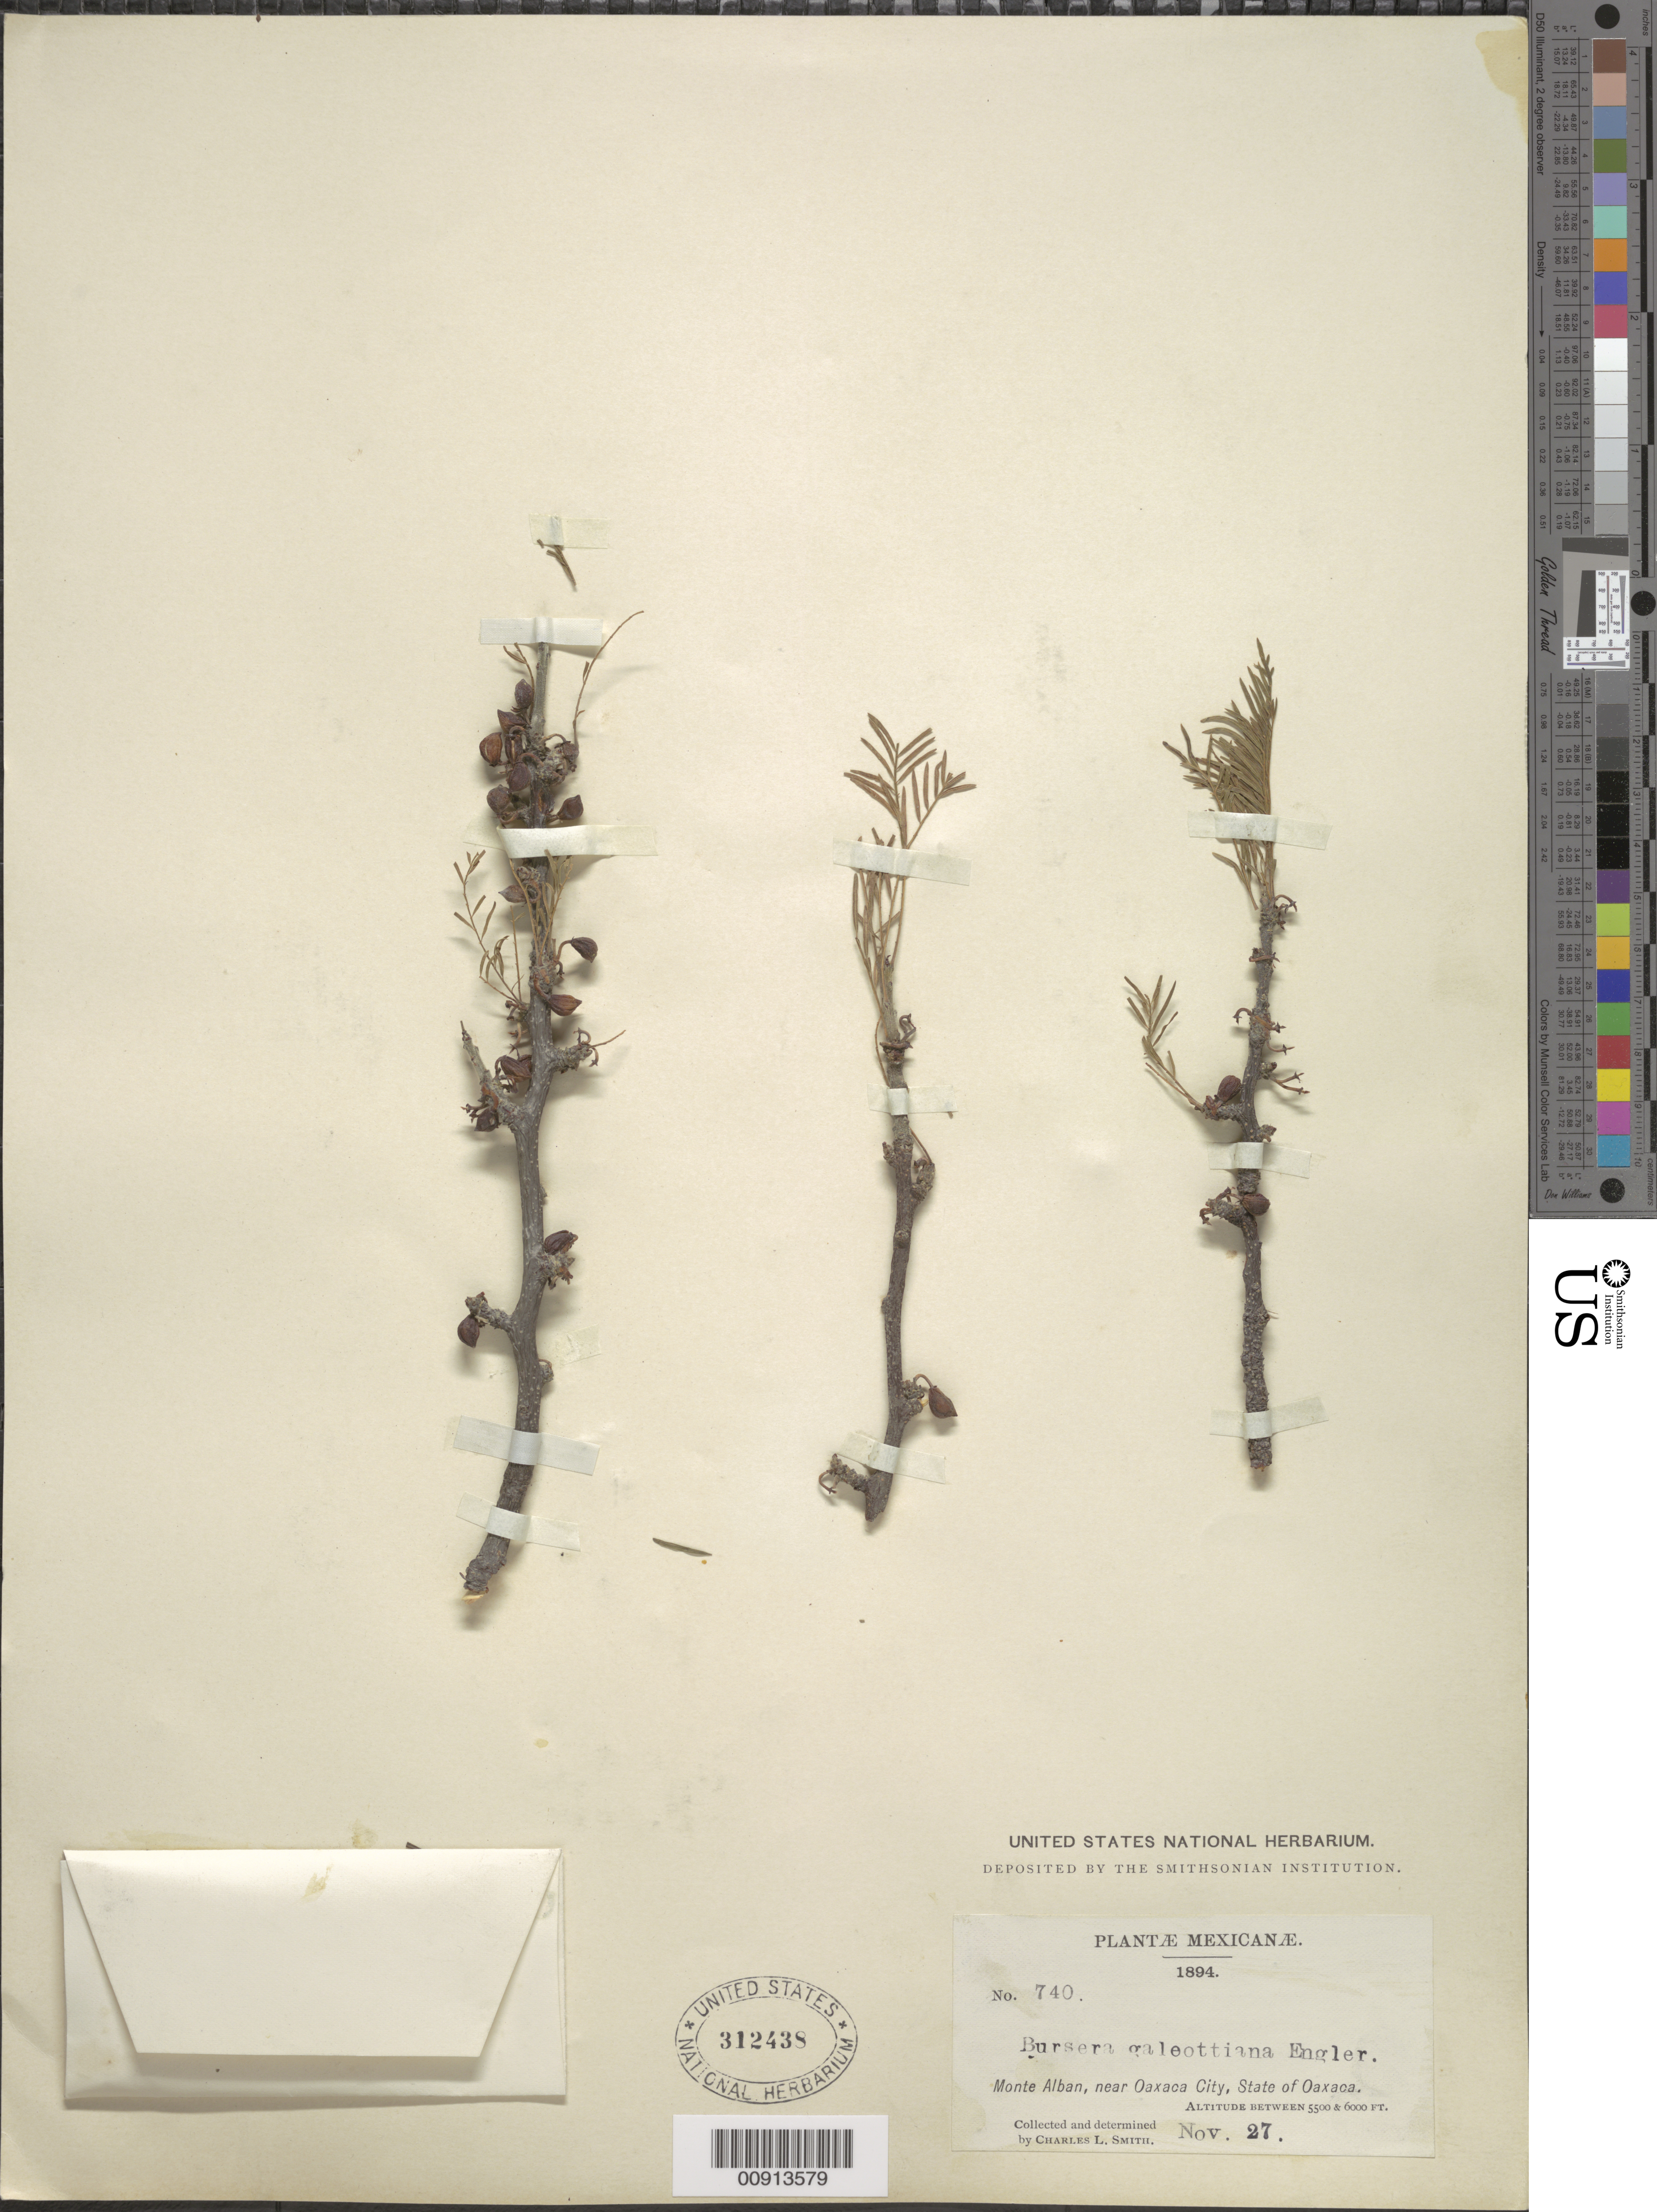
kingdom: Plantae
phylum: Tracheophyta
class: Magnoliopsida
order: Sapindales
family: Burseraceae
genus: Bursera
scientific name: Bursera galeottiana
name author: Engl.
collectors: C. L. Smith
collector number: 740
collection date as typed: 27 Nov 1894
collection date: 1894-11-27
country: Mexico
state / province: Oaxaca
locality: Monte Albán, near Oaxaca City, State of Oaxaca.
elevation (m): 1676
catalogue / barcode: US 312438